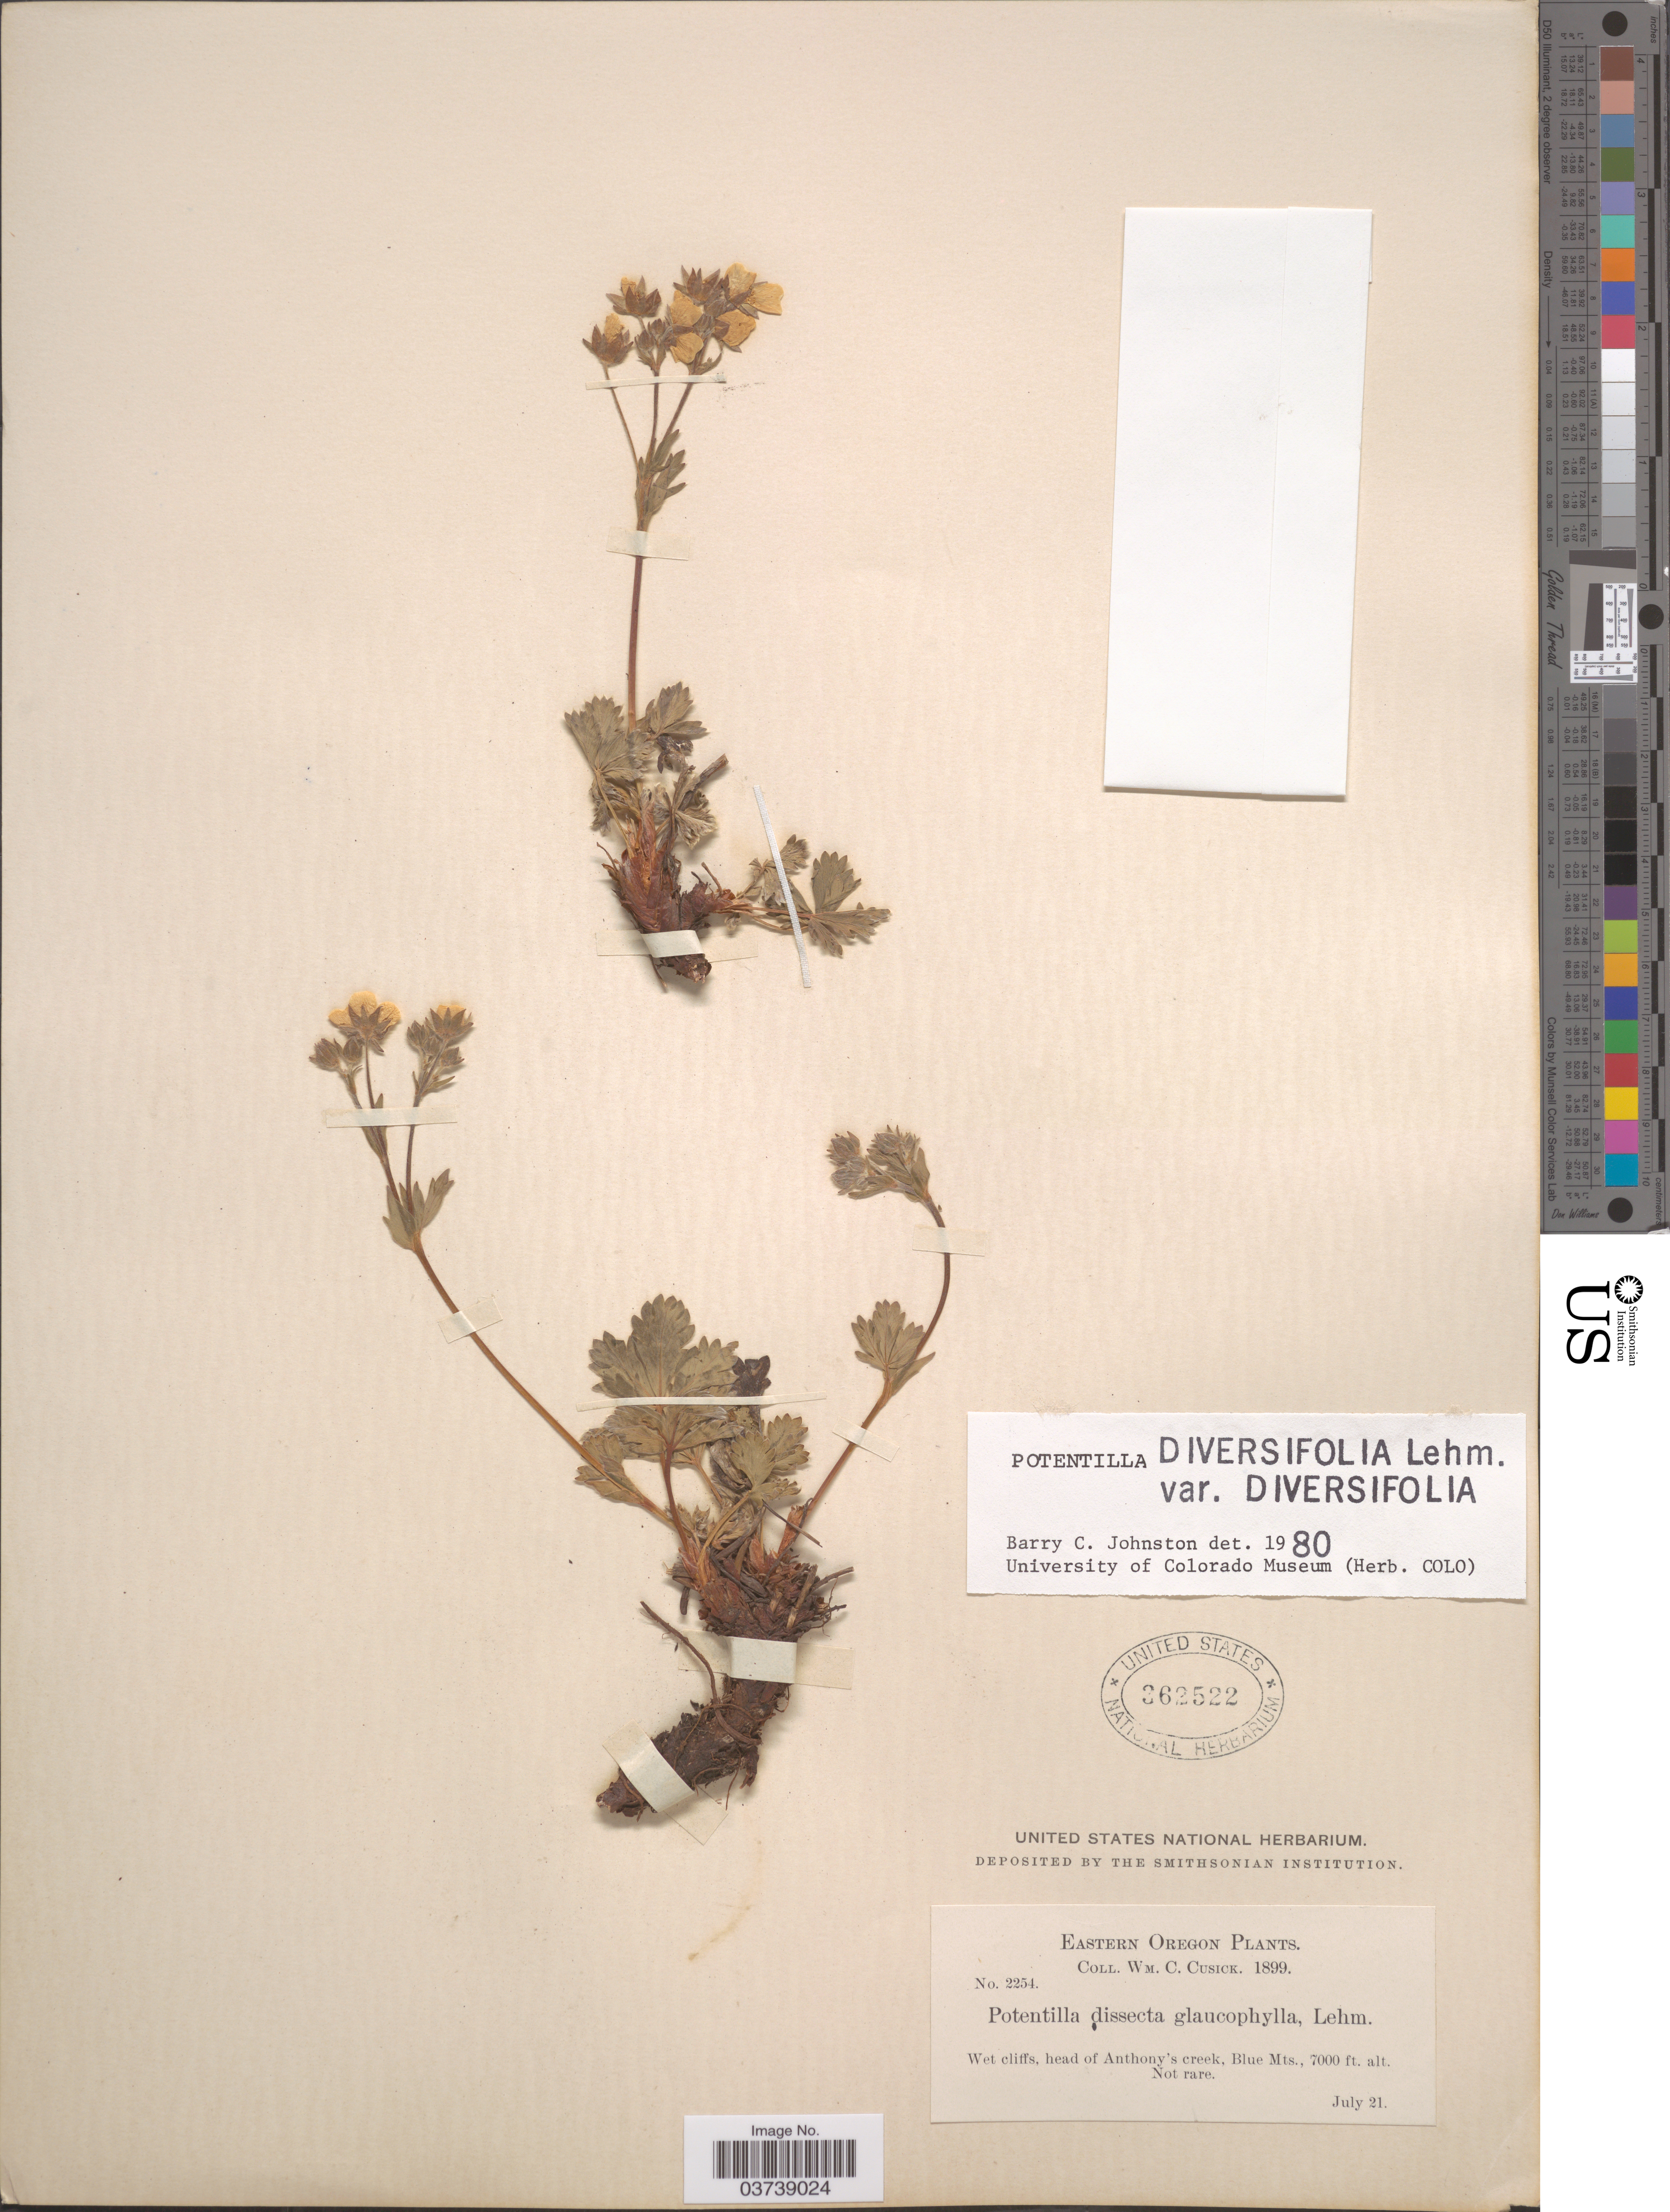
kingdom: Plantae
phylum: Tracheophyta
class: Magnoliopsida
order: Rosales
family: Rosaceae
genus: Potentilla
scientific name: Potentilla diversifolia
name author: Lehm.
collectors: W. C. Cusick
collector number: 2254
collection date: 1899-07-21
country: United States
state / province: Oregon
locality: Eastern Oregon. Head of Anthony's creek, Blue Mts.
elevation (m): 2134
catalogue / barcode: US 362522